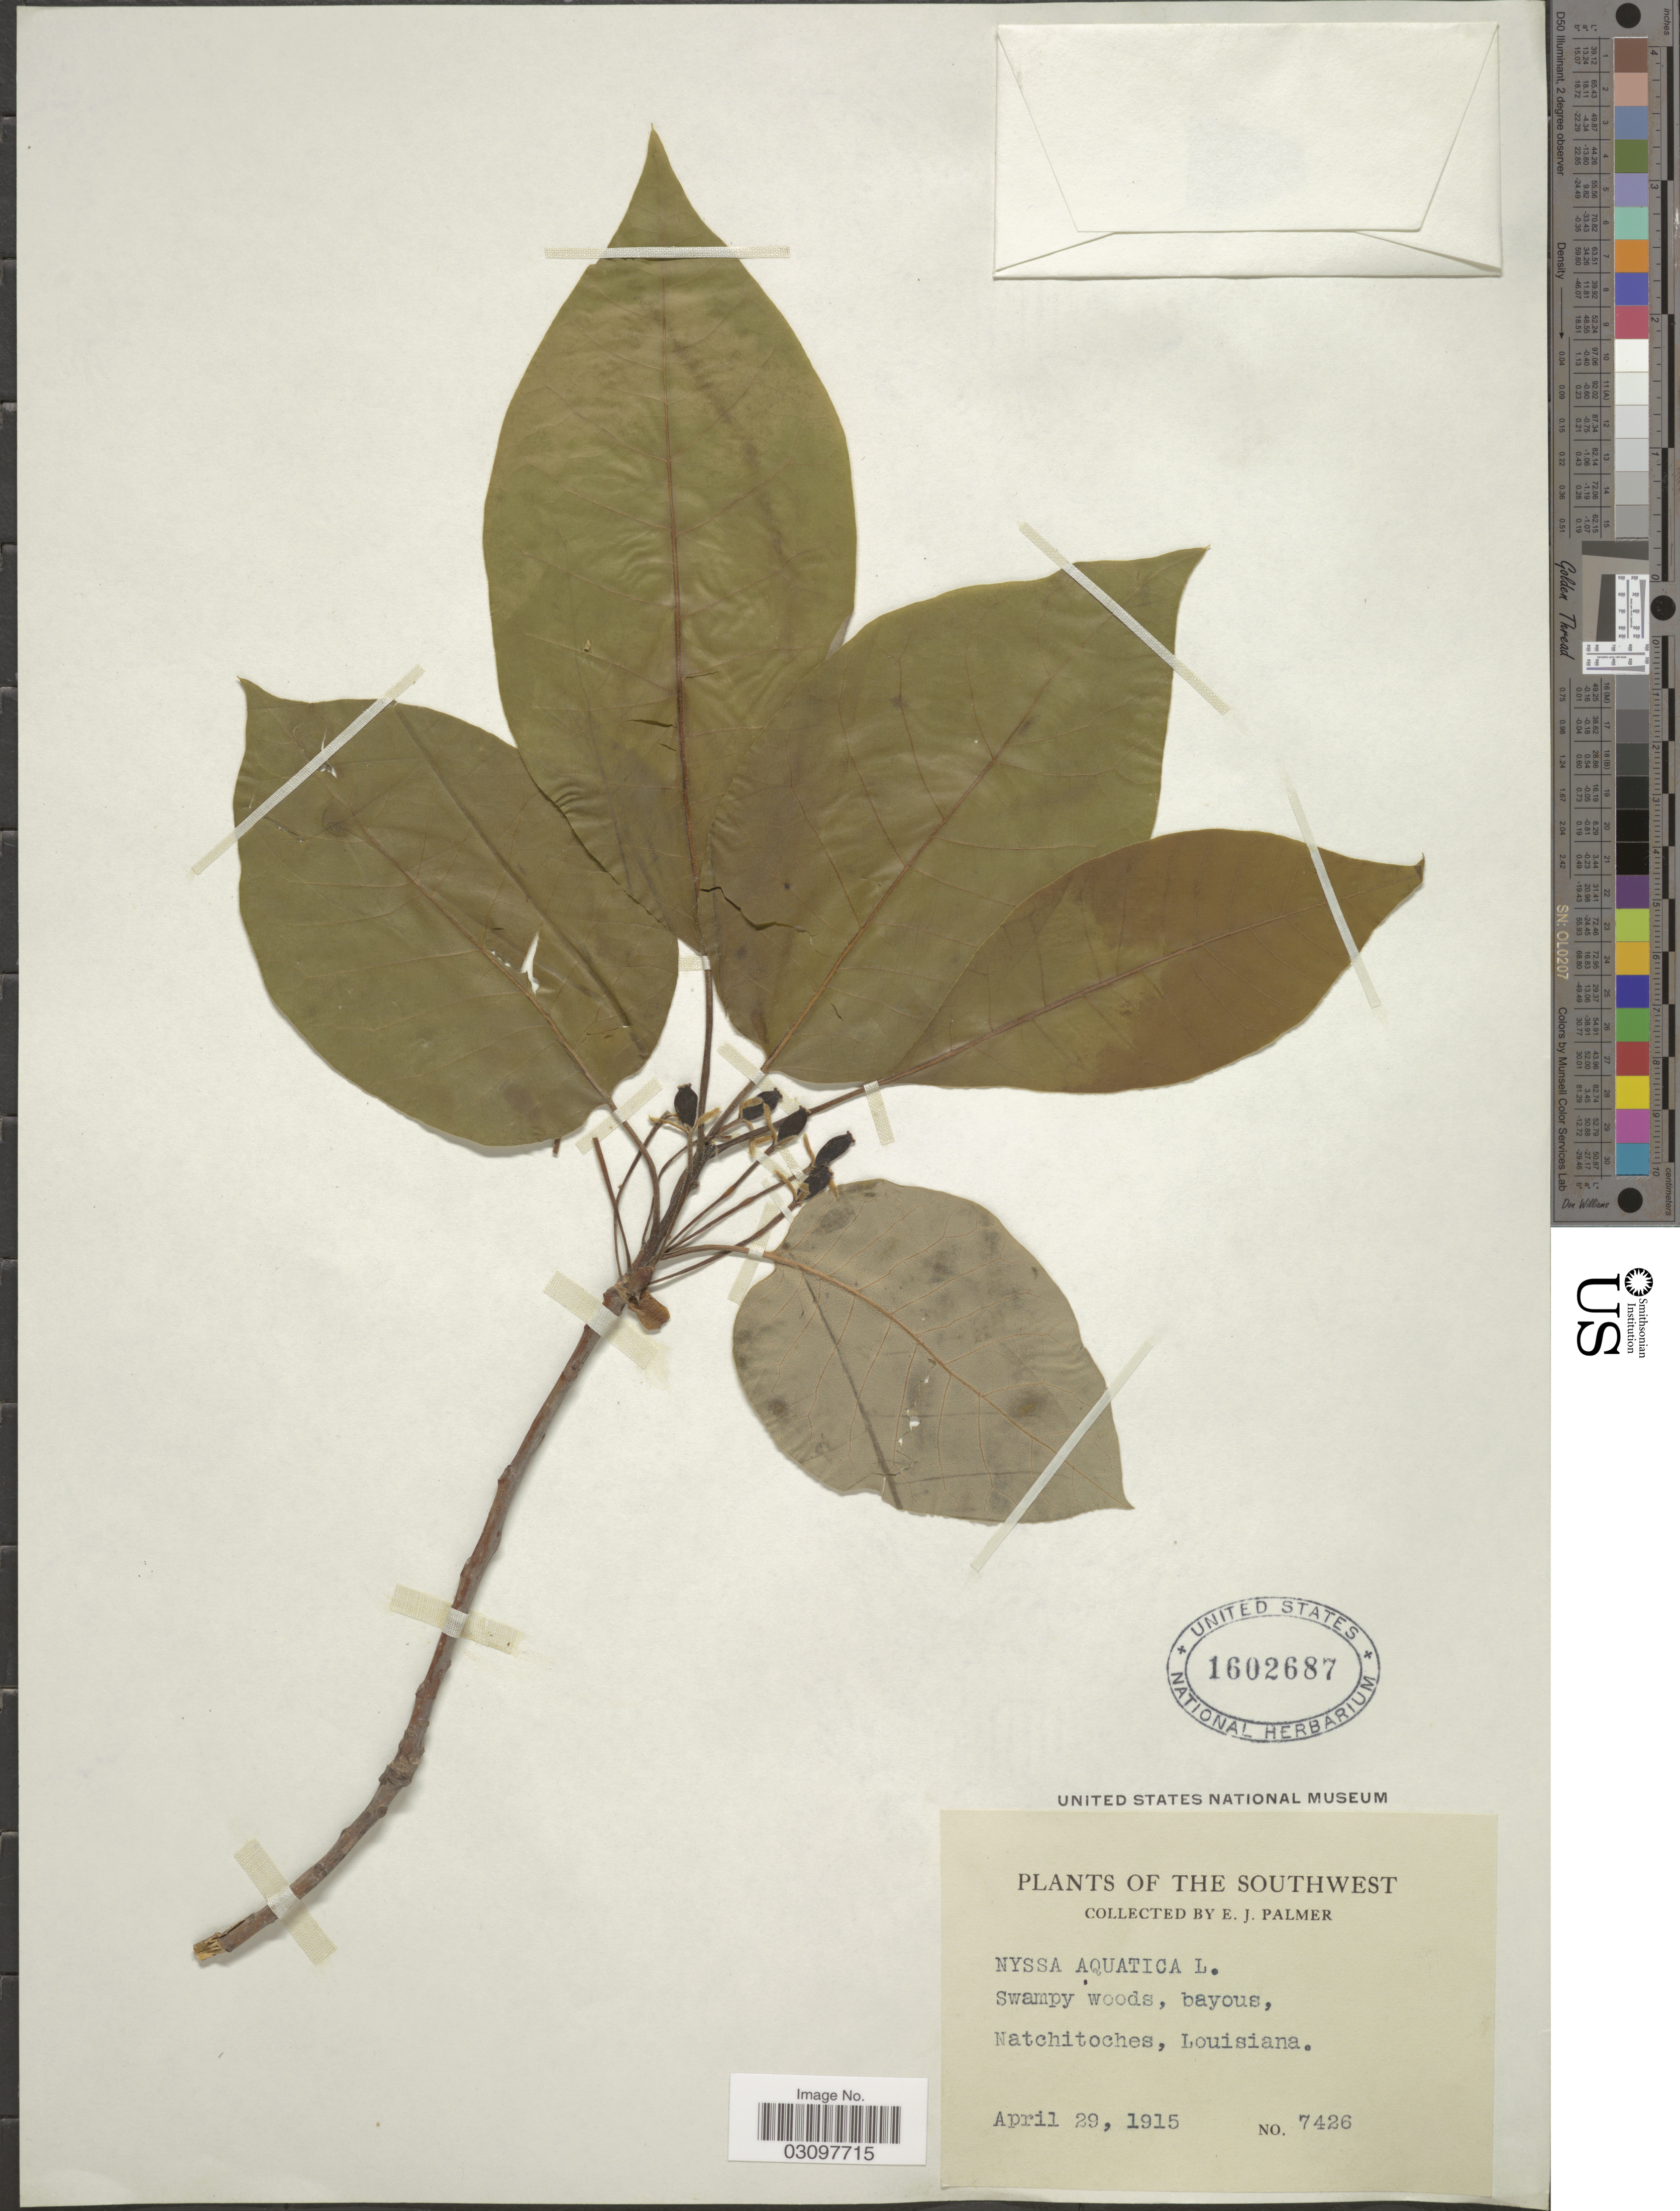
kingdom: Plantae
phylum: Tracheophyta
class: Magnoliopsida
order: Cornales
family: Nyssaceae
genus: Nyssa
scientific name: Nyssa aquatica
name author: L.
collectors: E. J. Palmer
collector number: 7426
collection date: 1915-04-29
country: United States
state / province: Louisiana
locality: Southwest. Natchitoches.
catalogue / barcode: US 1602687